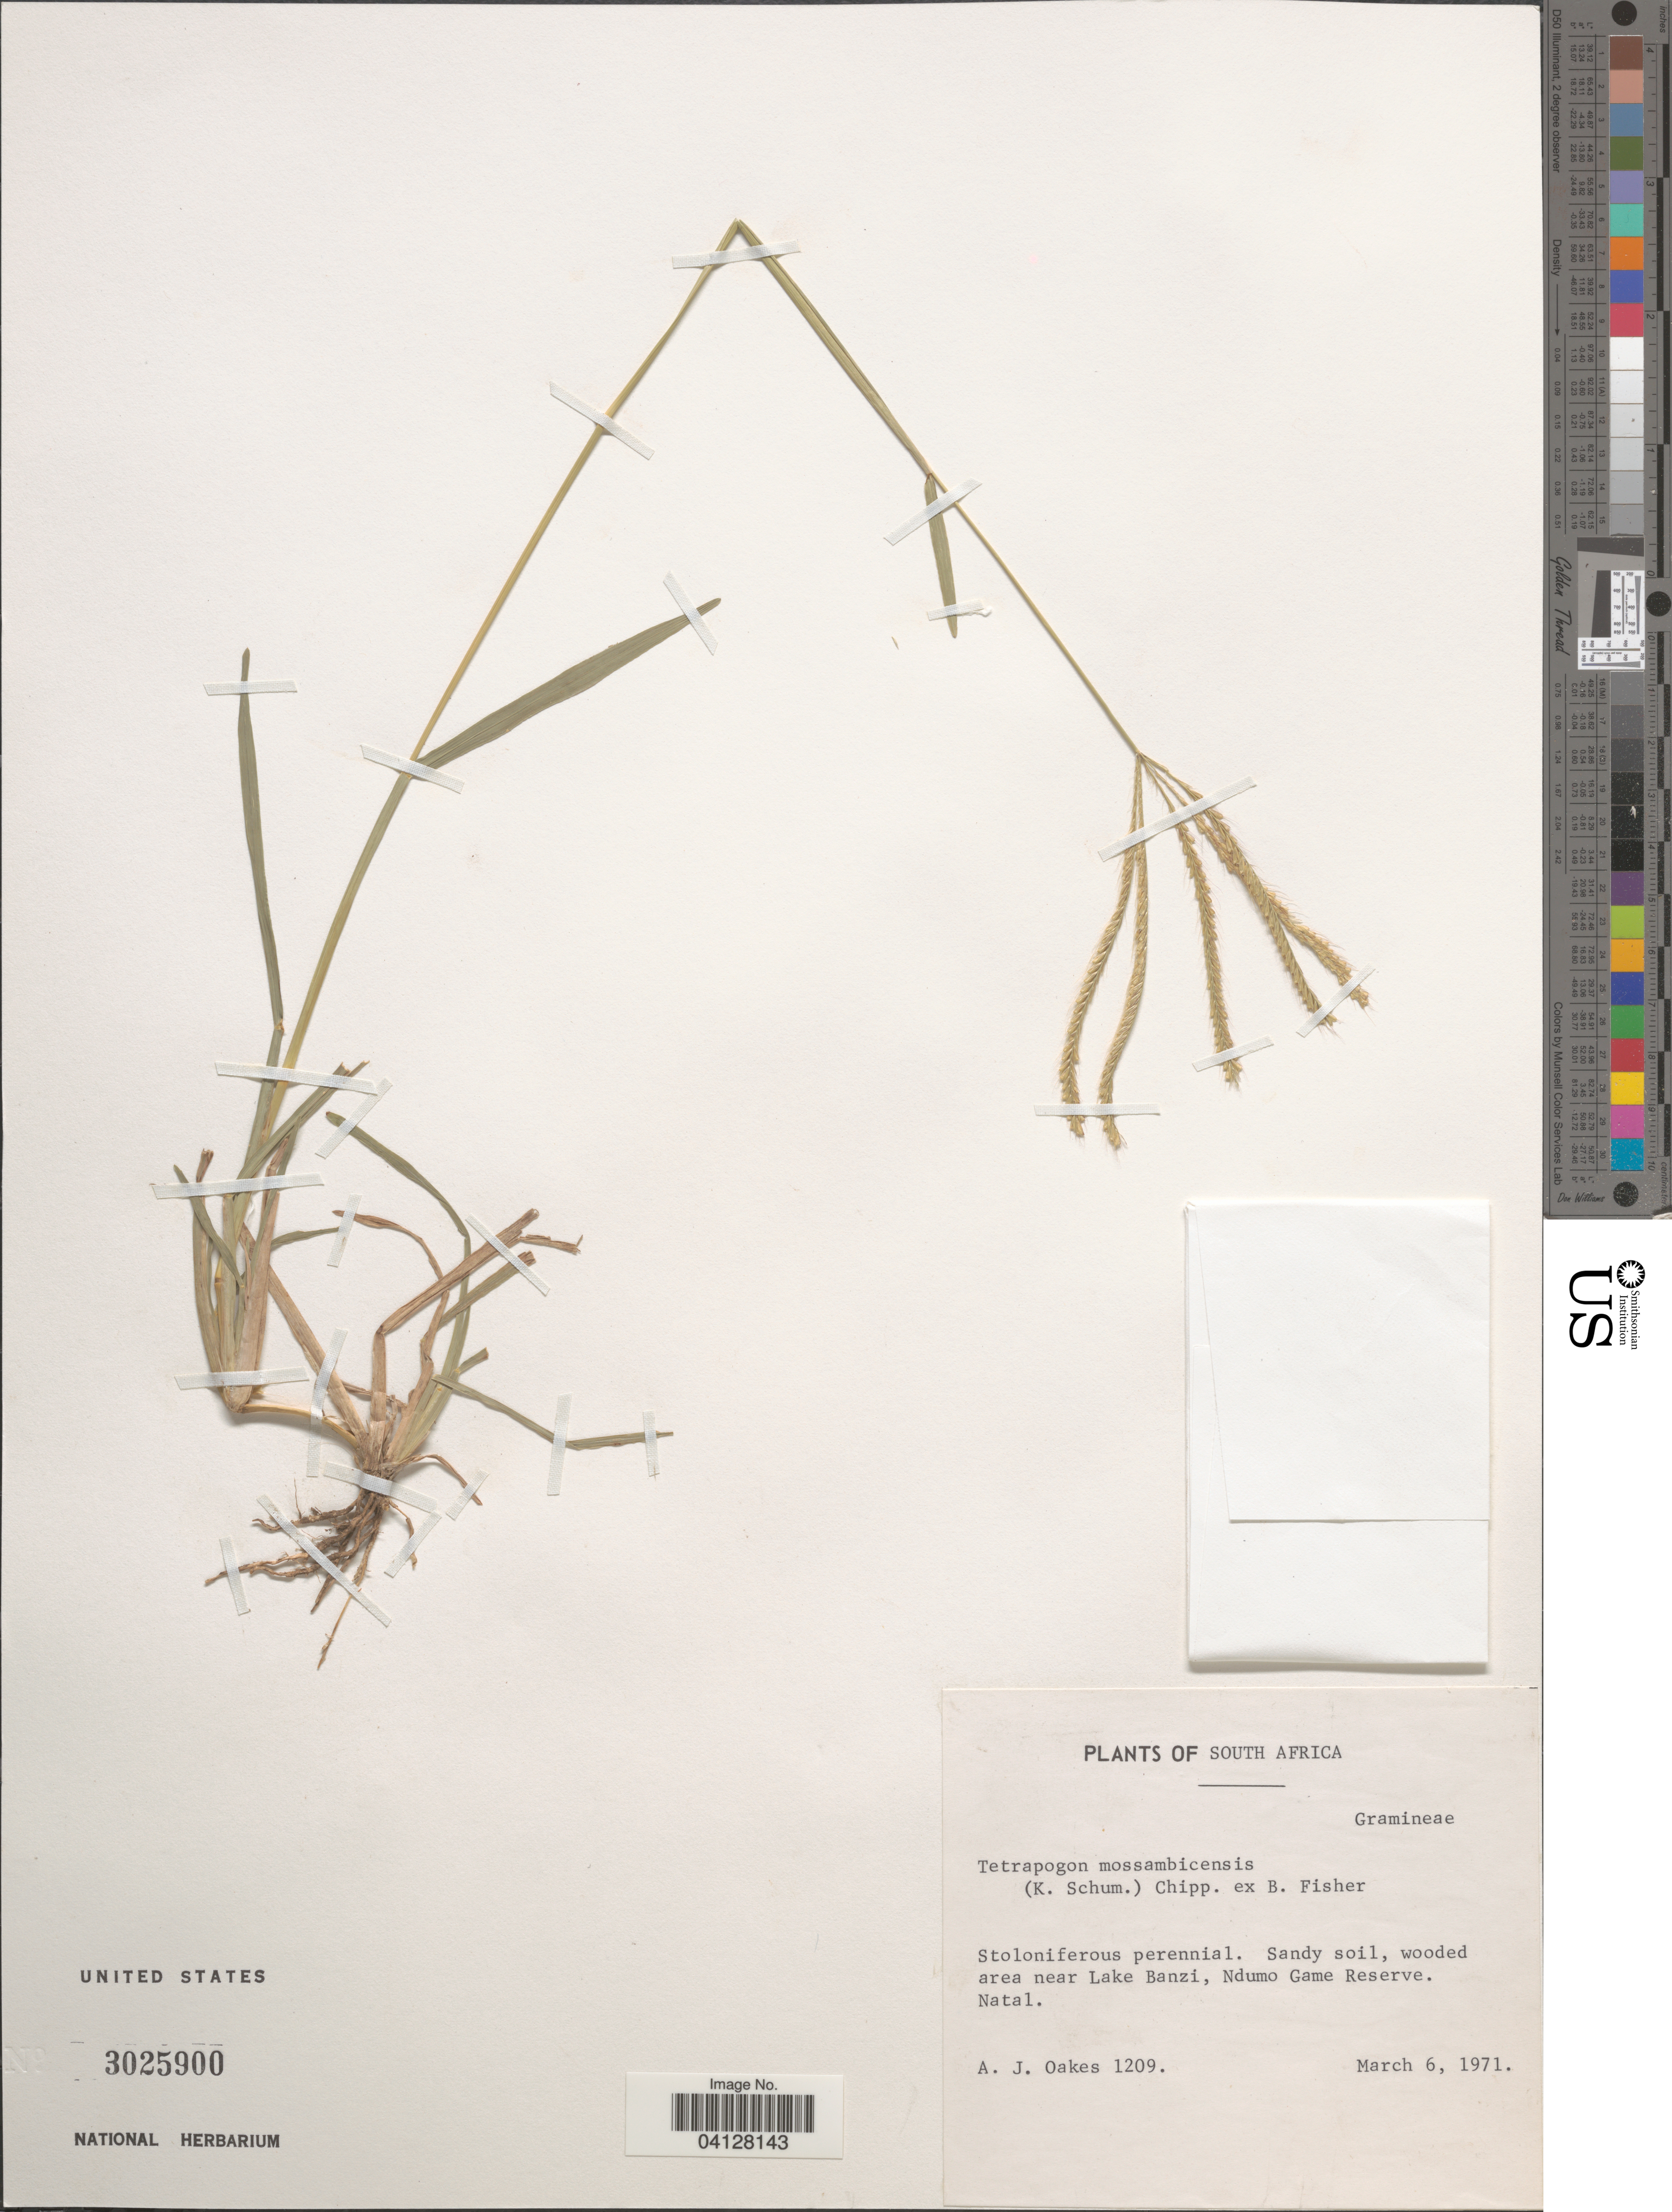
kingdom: Plantae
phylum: Tracheophyta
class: Liliopsida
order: Poales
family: Poaceae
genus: Tetrapogon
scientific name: Tetrapogon mossambicensis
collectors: A. Oakes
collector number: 1209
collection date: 1971-03-06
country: South Africa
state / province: KwaZulu-Natal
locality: Area near Lake Banzi, Ndumo Game Reserve. Natal.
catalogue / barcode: US 3025900